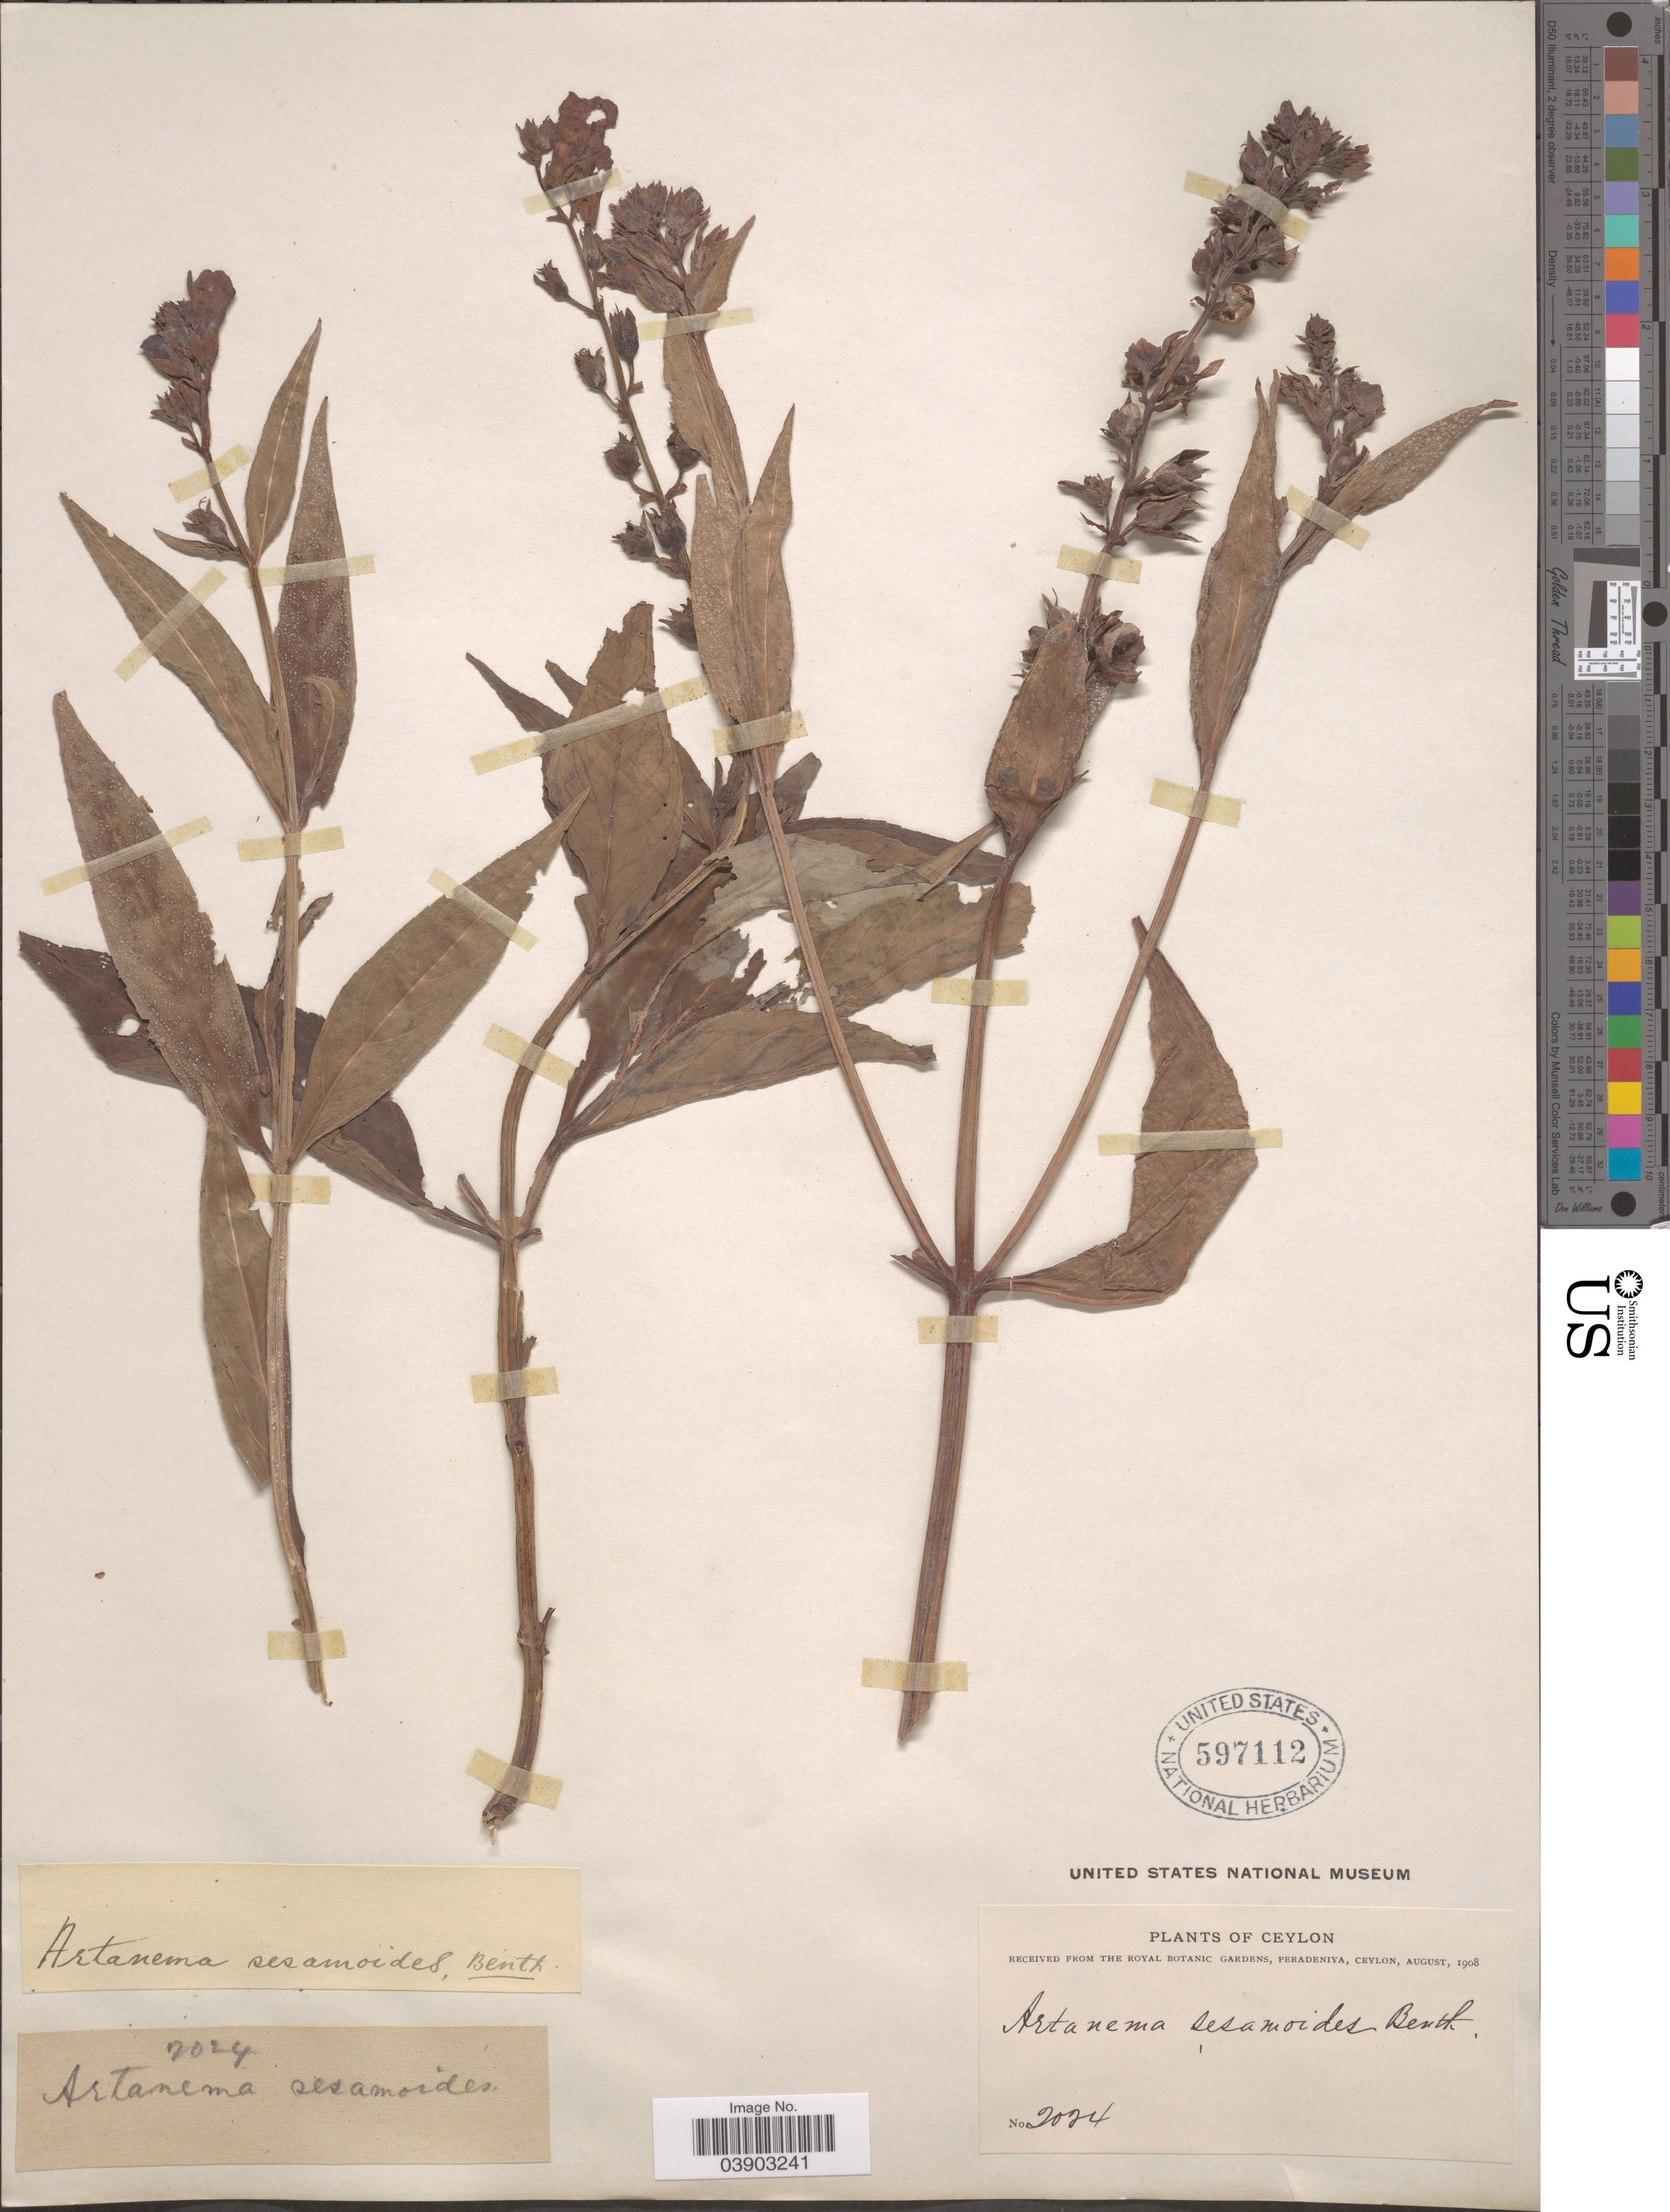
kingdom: Plantae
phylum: Tracheophyta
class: Magnoliopsida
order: Lamiales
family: Linderniaceae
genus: Artanema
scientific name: Artanema longifolium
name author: (L.) Vatke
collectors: ex herb. Royal Botanic Gardens, Peradeniya, Ceylon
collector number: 2024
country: Sri Lanka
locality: Ceylon.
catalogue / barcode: US 597112